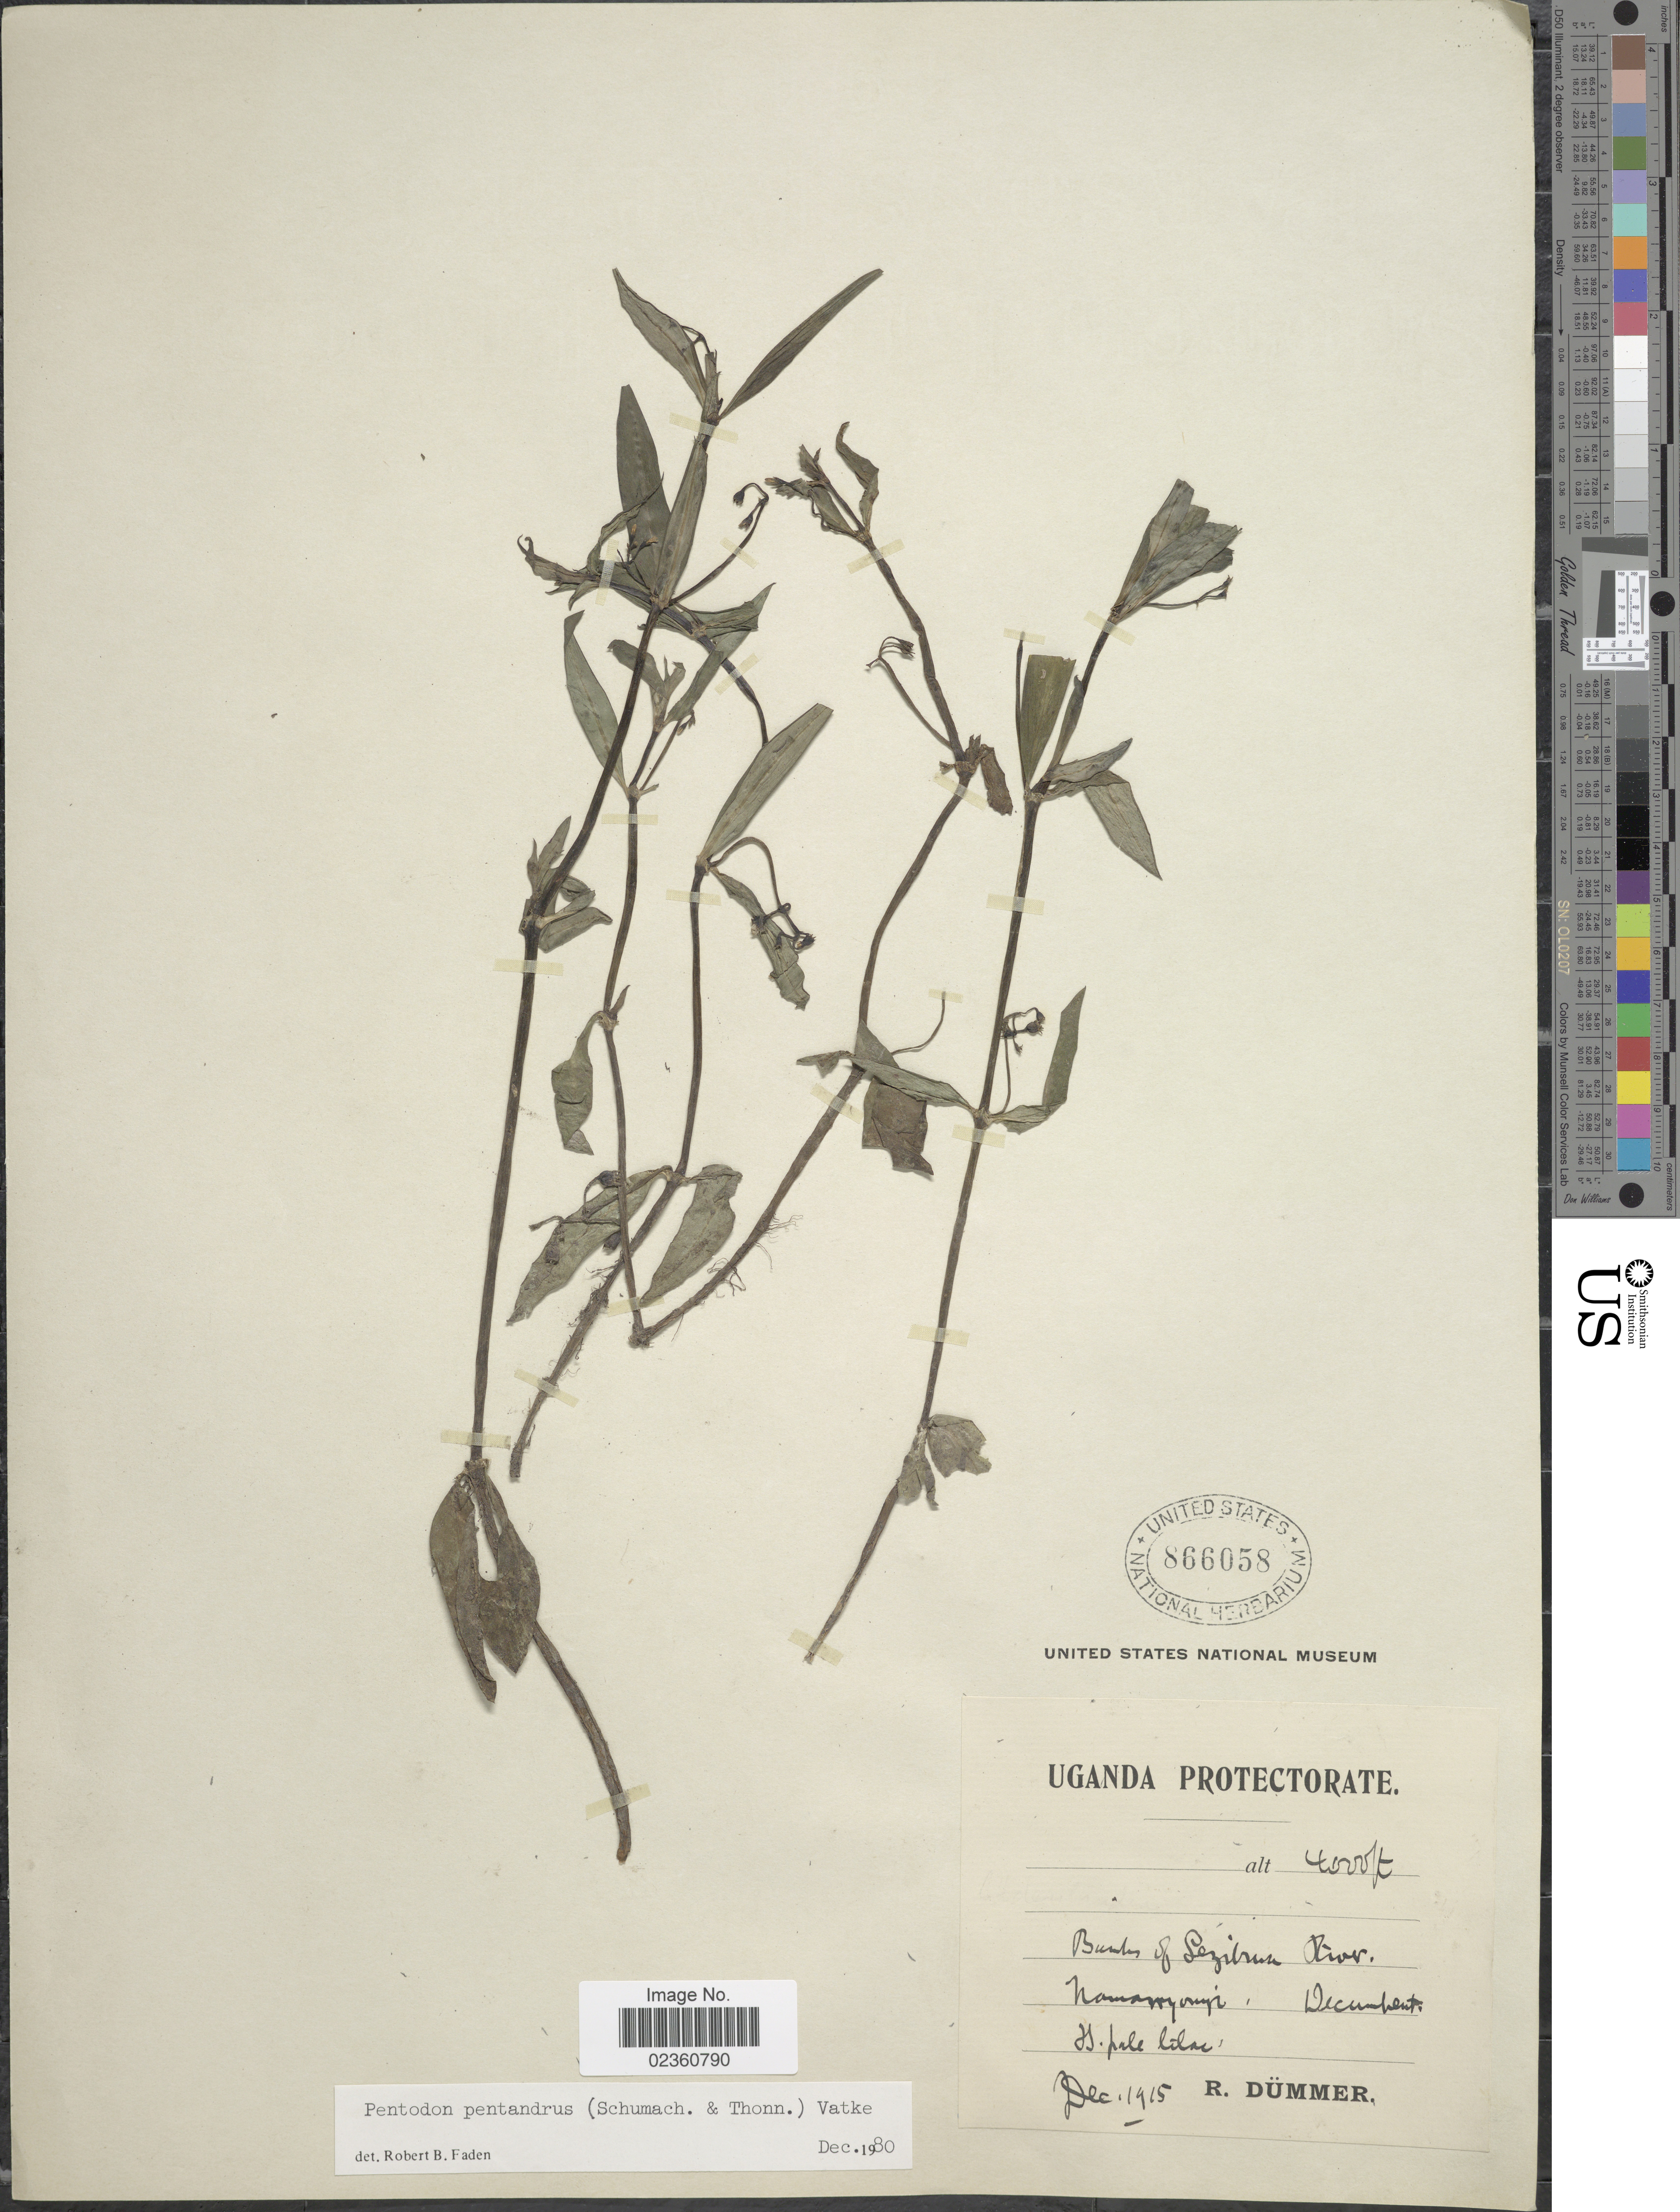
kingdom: Plantae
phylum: Tracheophyta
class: Magnoliopsida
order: Gentianales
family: Rubiaceae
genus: Pentodon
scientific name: Pentodon pentandrus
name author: (Schumach. & Thonn.) Vatke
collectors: R. A. Dümmer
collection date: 1915-12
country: Uganda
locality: Uganda Protectorate, Nam [illegible text]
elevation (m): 1219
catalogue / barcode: US 866058